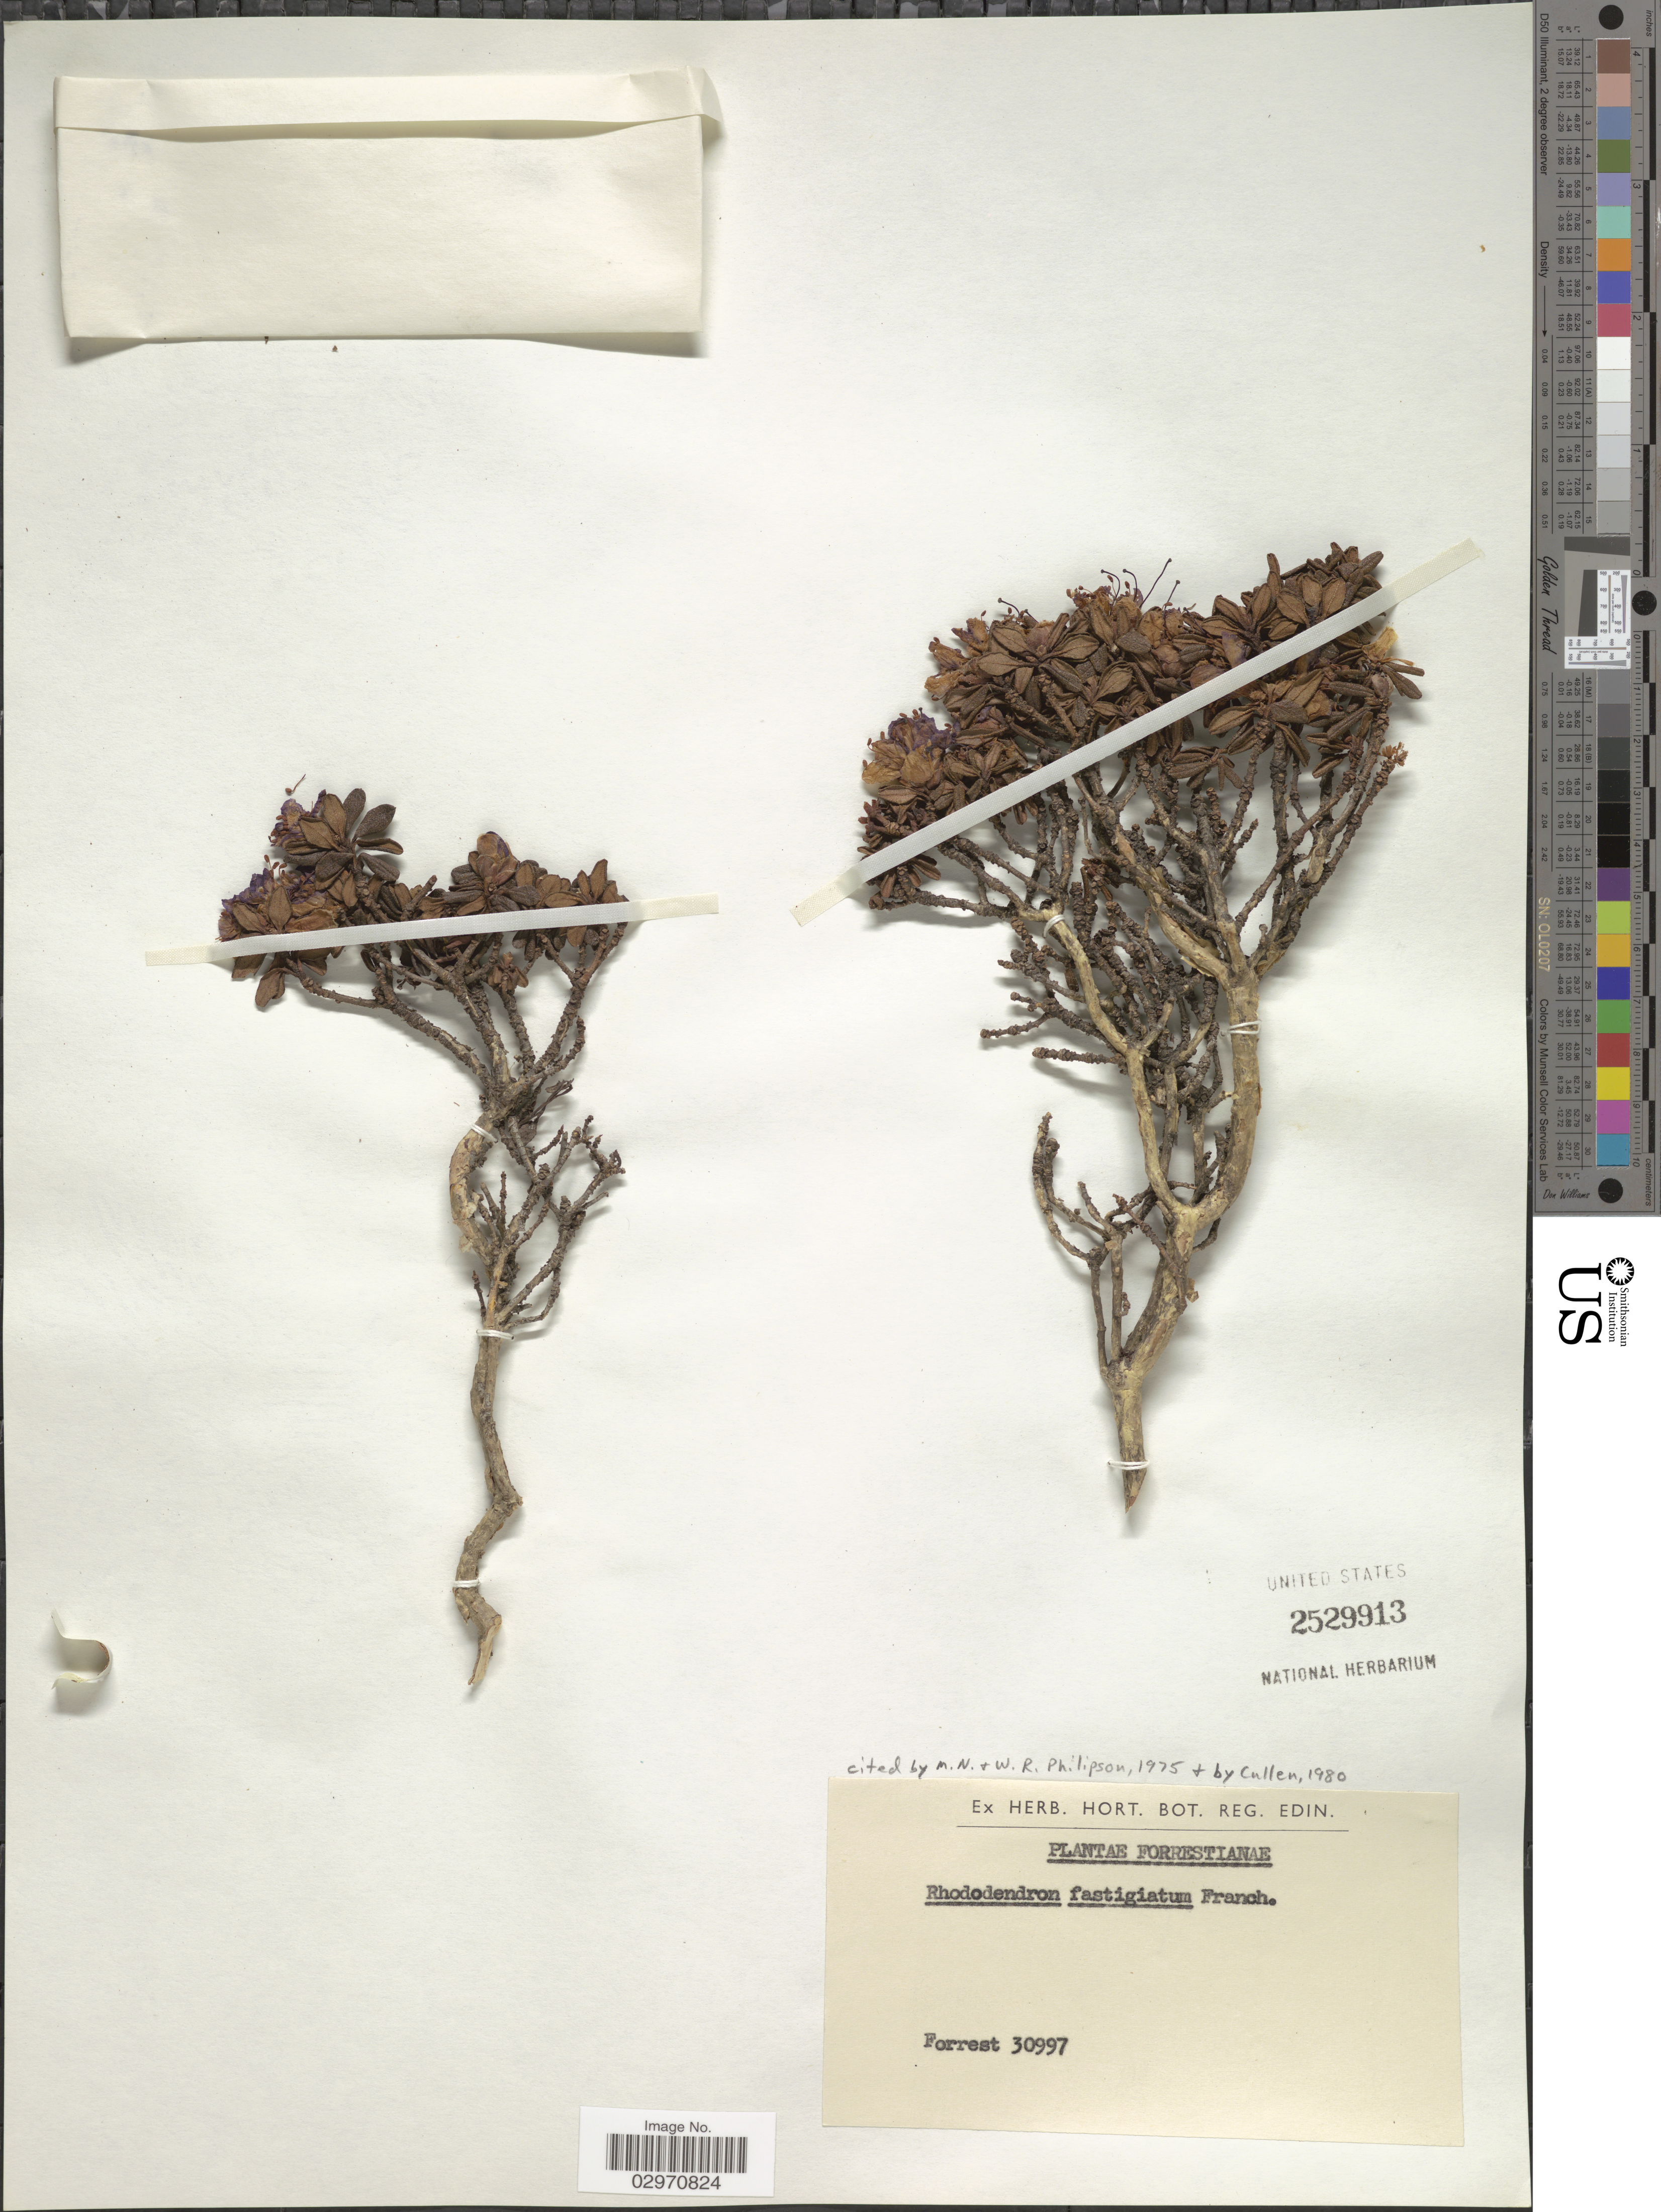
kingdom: Plantae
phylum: Tracheophyta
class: Magnoliopsida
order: Ericales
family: Ericaceae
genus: Rhododendron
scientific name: Rhododendron fastigiatum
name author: Franch.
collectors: -. Forrest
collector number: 30997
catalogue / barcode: US 2529913